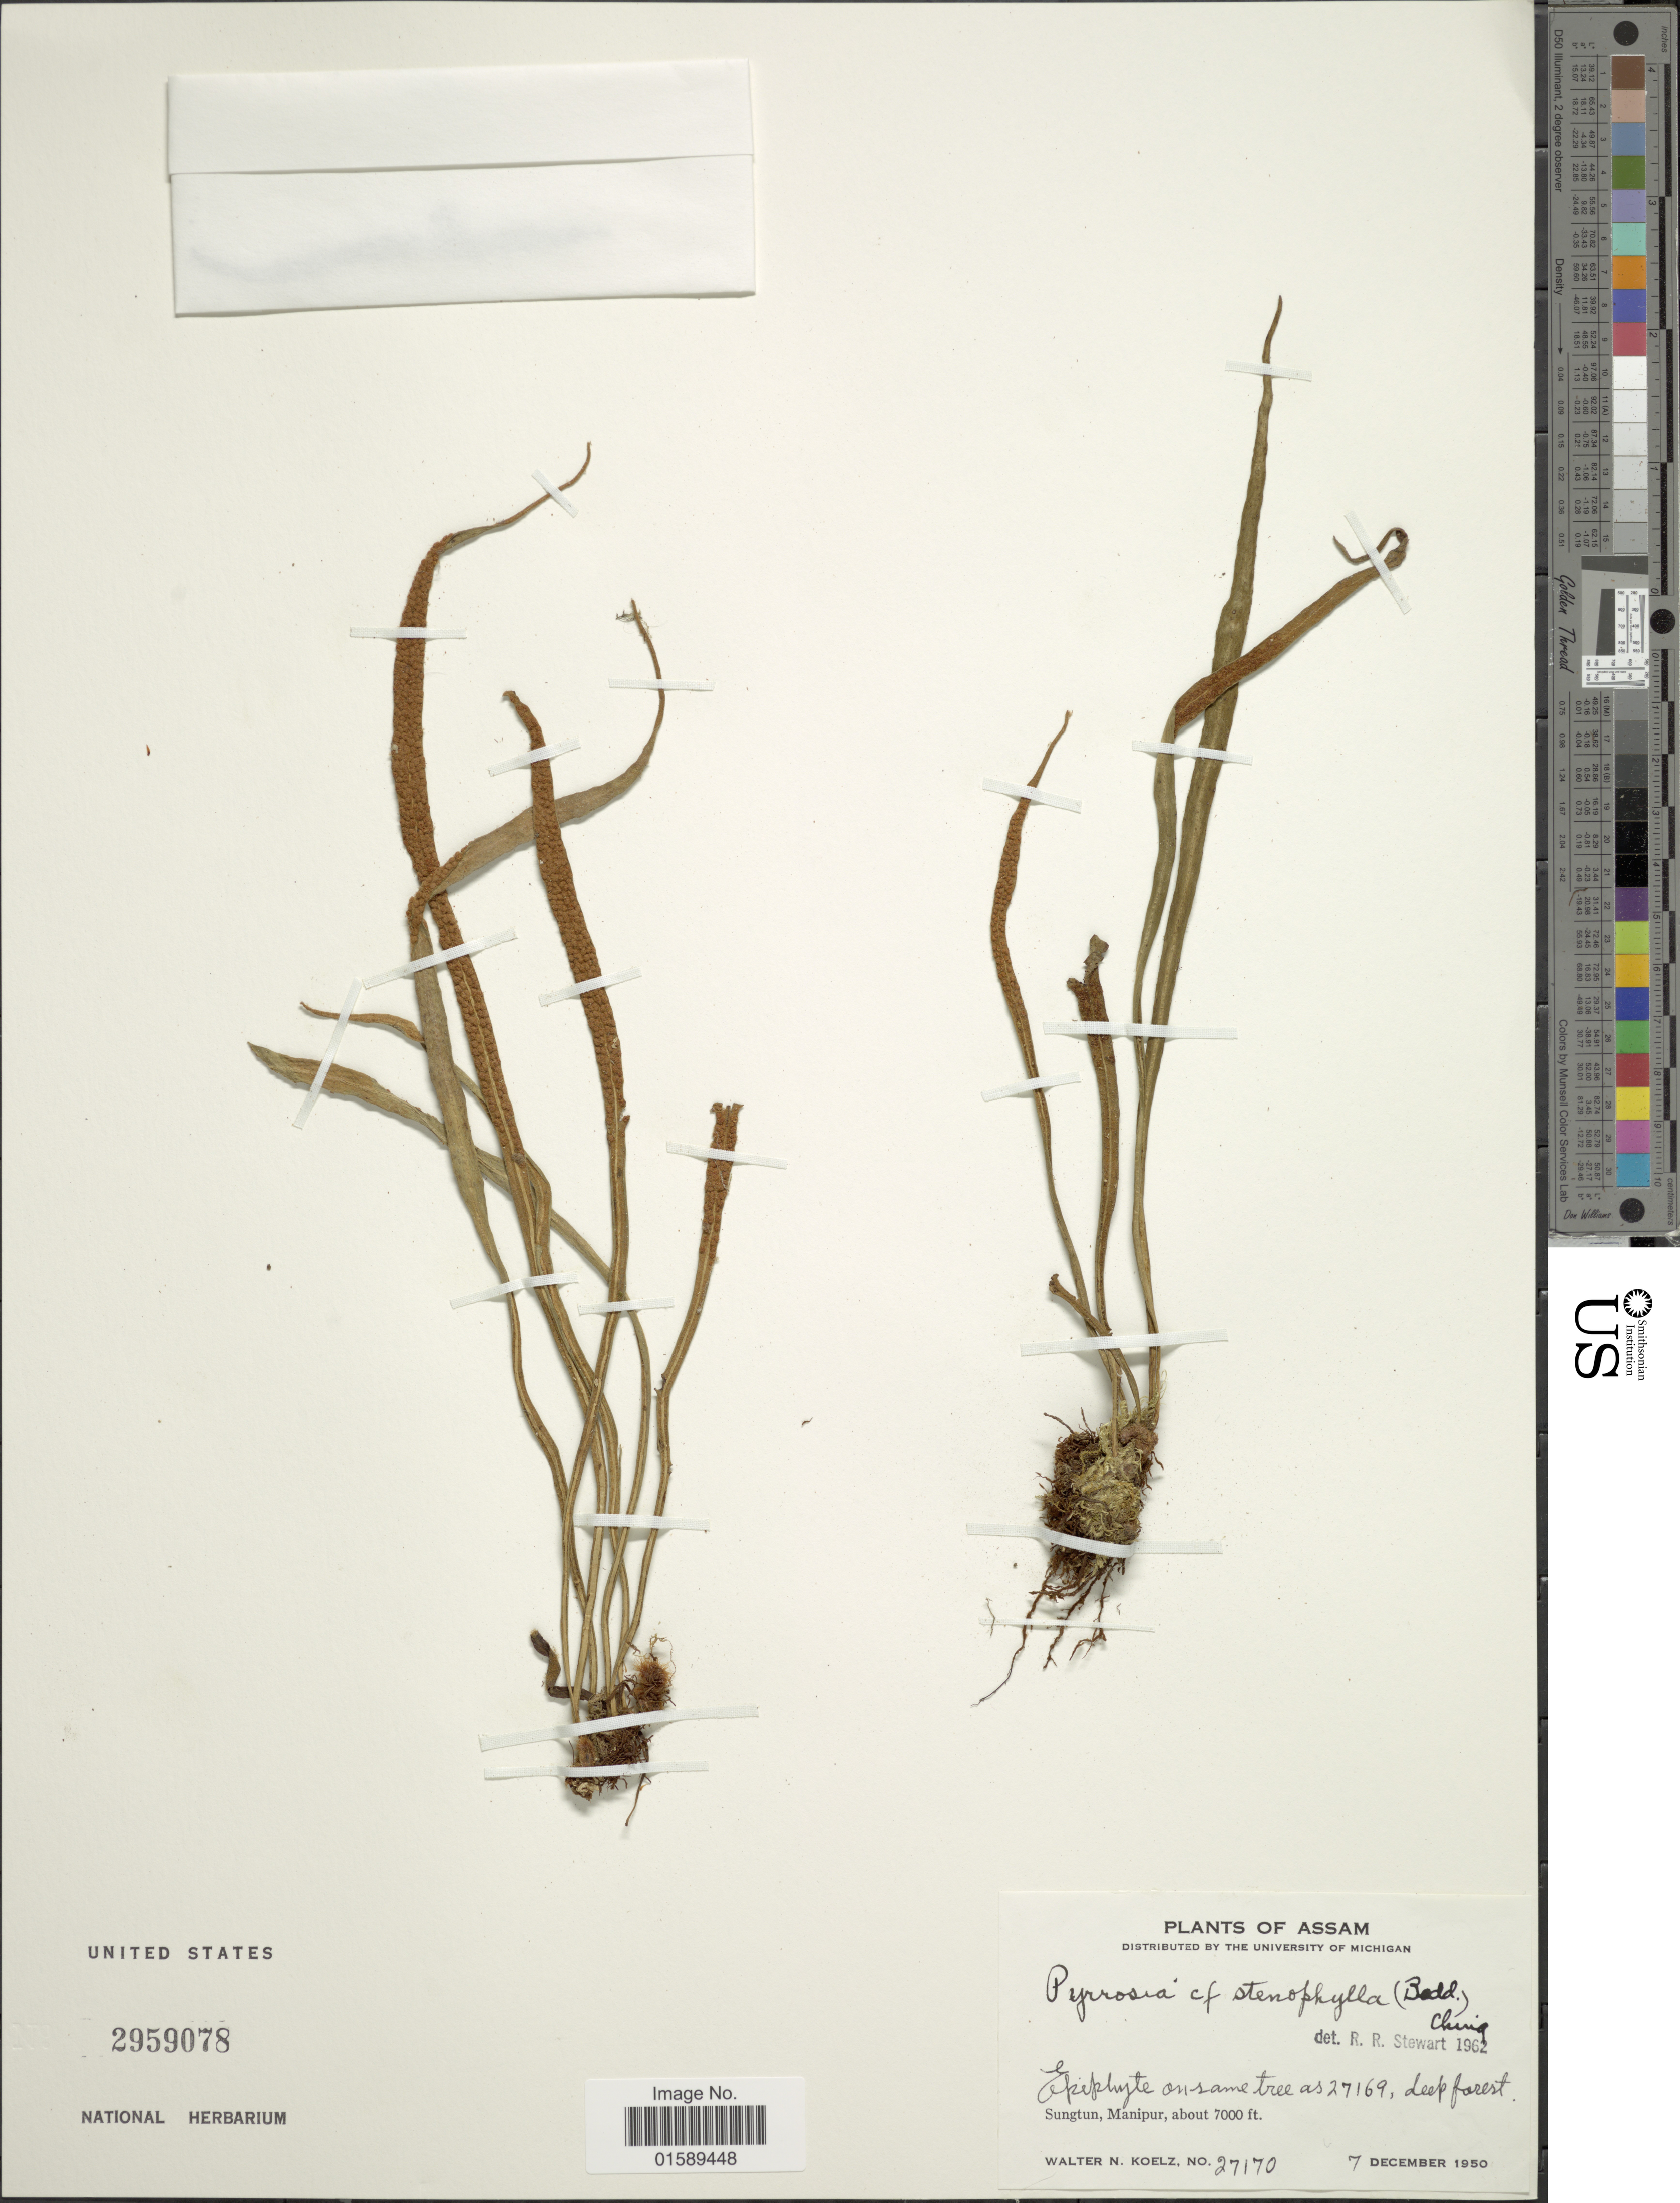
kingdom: Plantae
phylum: Tracheophyta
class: Polypodiopsida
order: Polypodiales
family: Polypodiaceae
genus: Pyrrosia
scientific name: Pyrrosia stenophylla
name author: (Bedd.) Ching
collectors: W. N. Koelz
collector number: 27170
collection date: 1950-12-07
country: India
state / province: Manipur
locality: Assam, Sungtun, Manipur.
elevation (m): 2134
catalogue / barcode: US 2959078